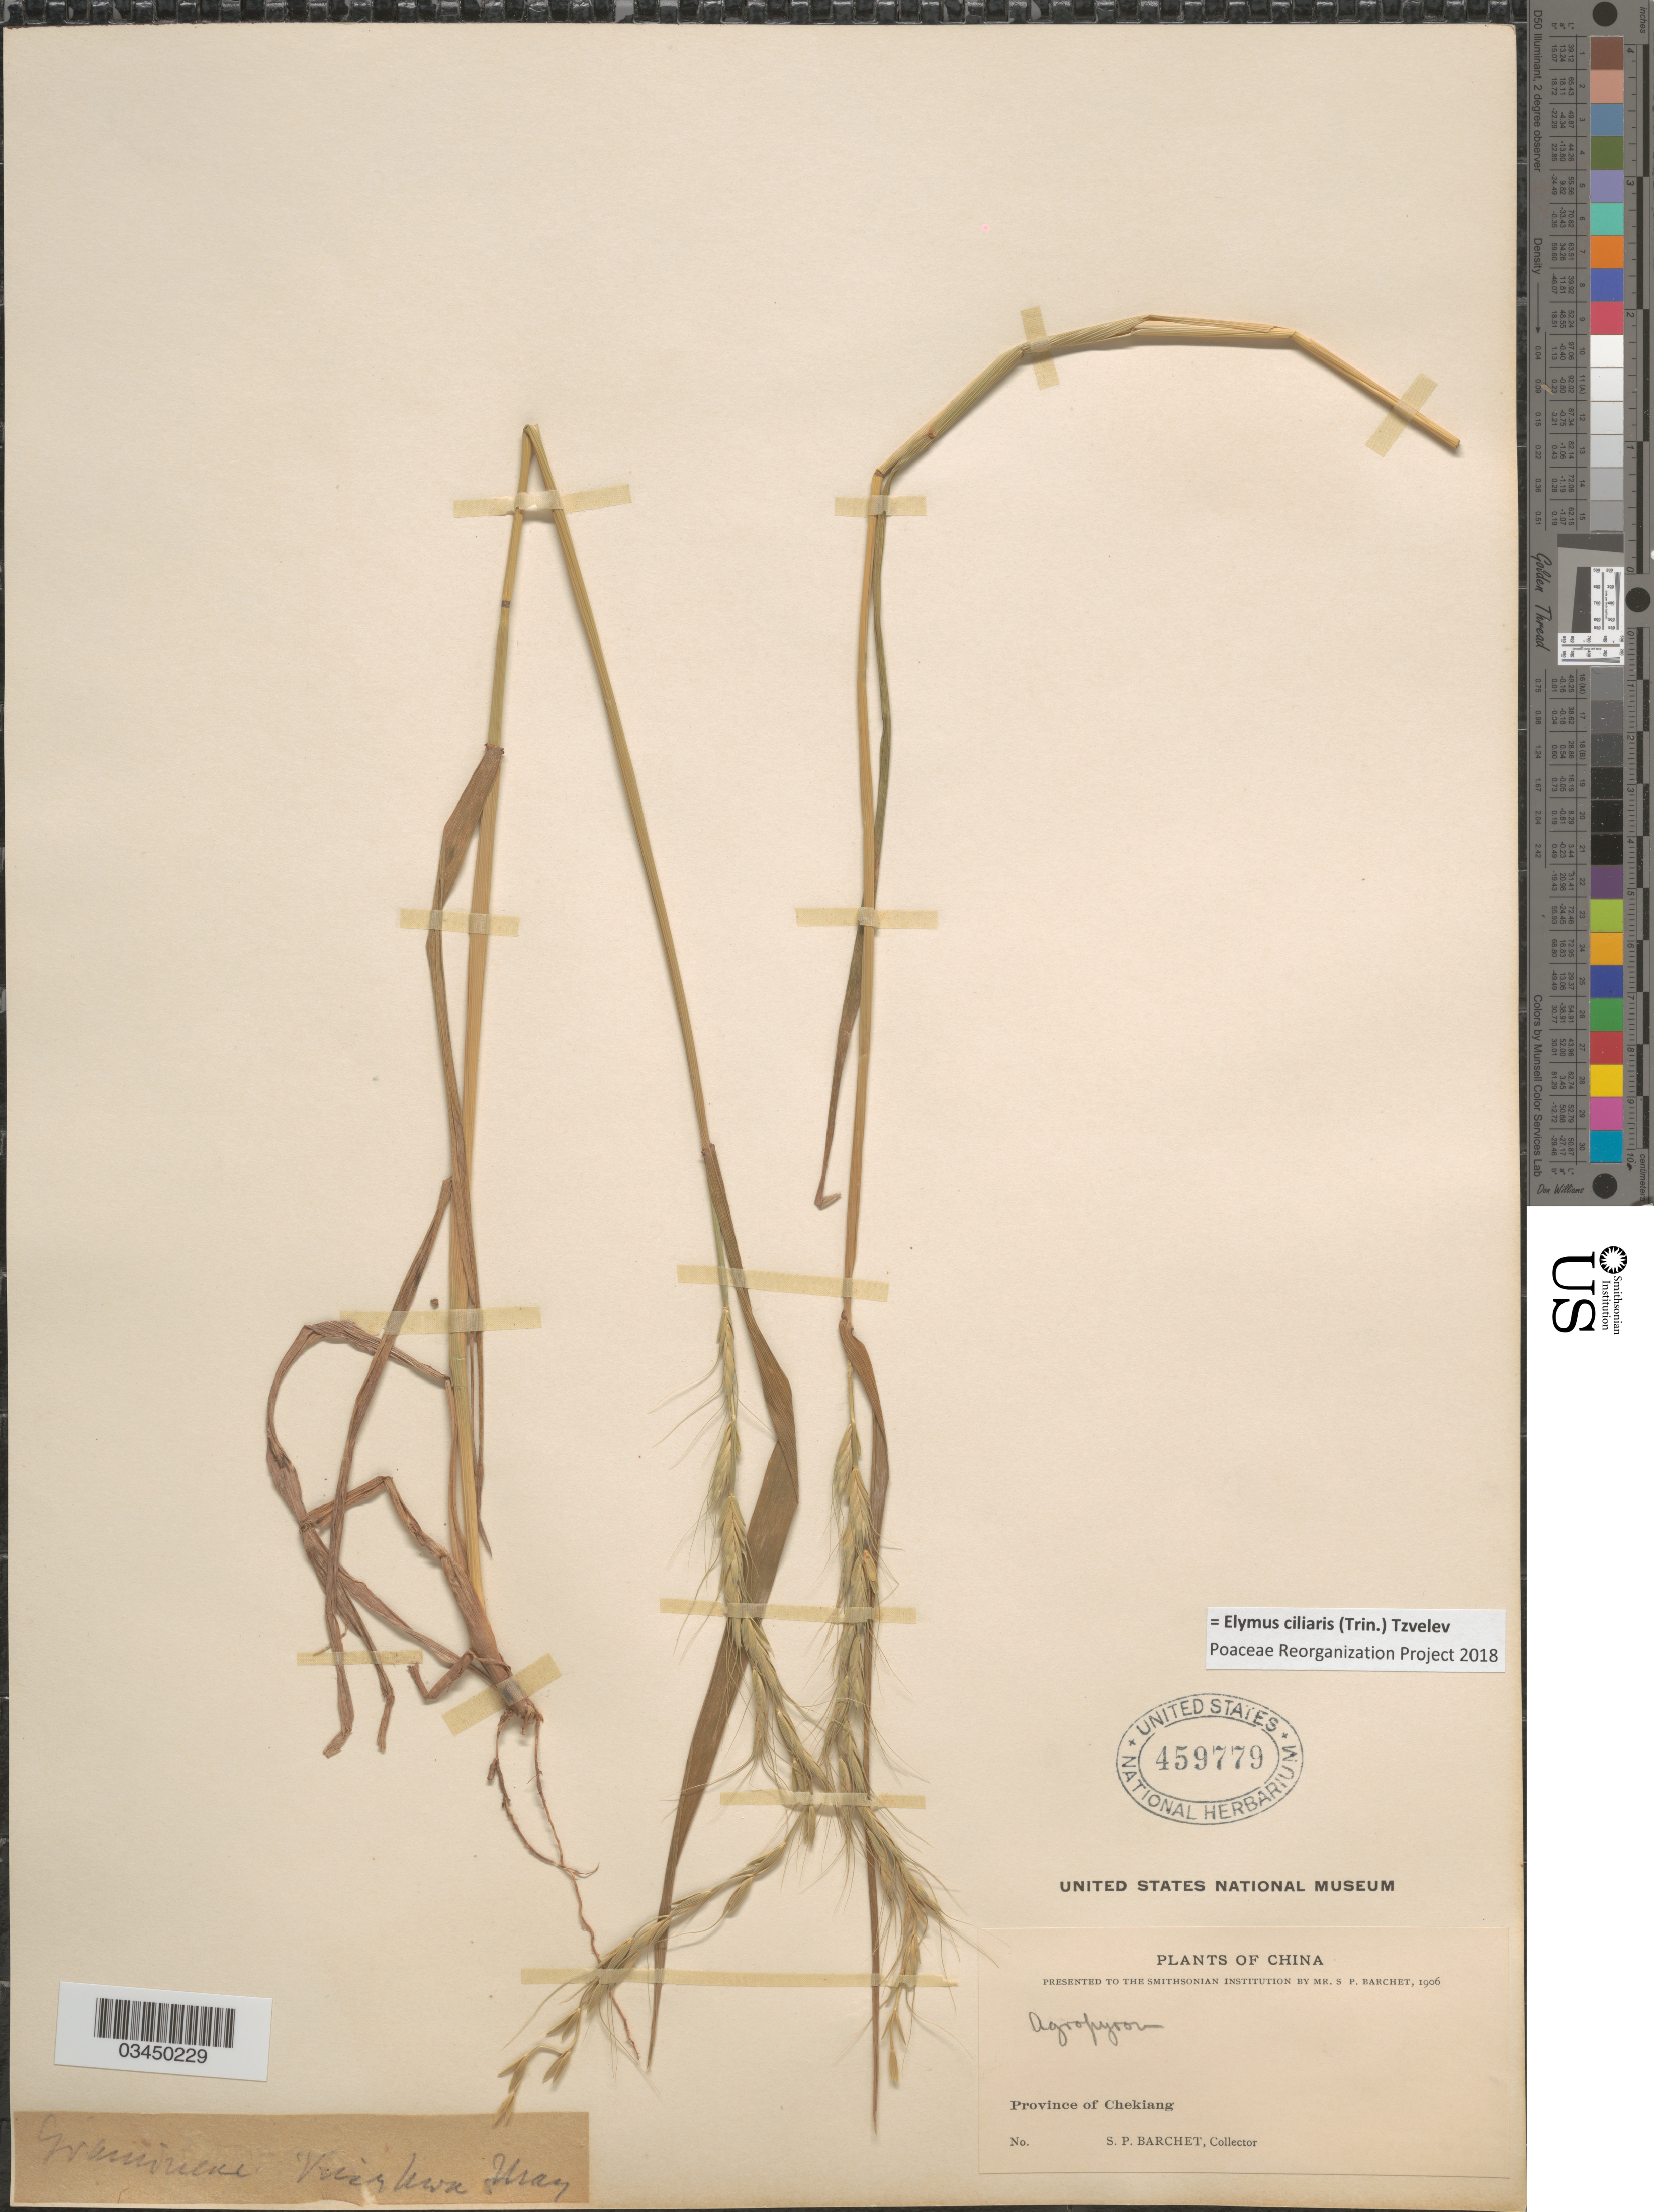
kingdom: Plantae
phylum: Tracheophyta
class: Liliopsida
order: Poales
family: Poaceae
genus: Elymus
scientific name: Elymus ciliaris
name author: (Trin.) Tzvelev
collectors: S. P. Barchet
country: China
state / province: Zhejiang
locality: Province of Chekiang.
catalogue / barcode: US 459779